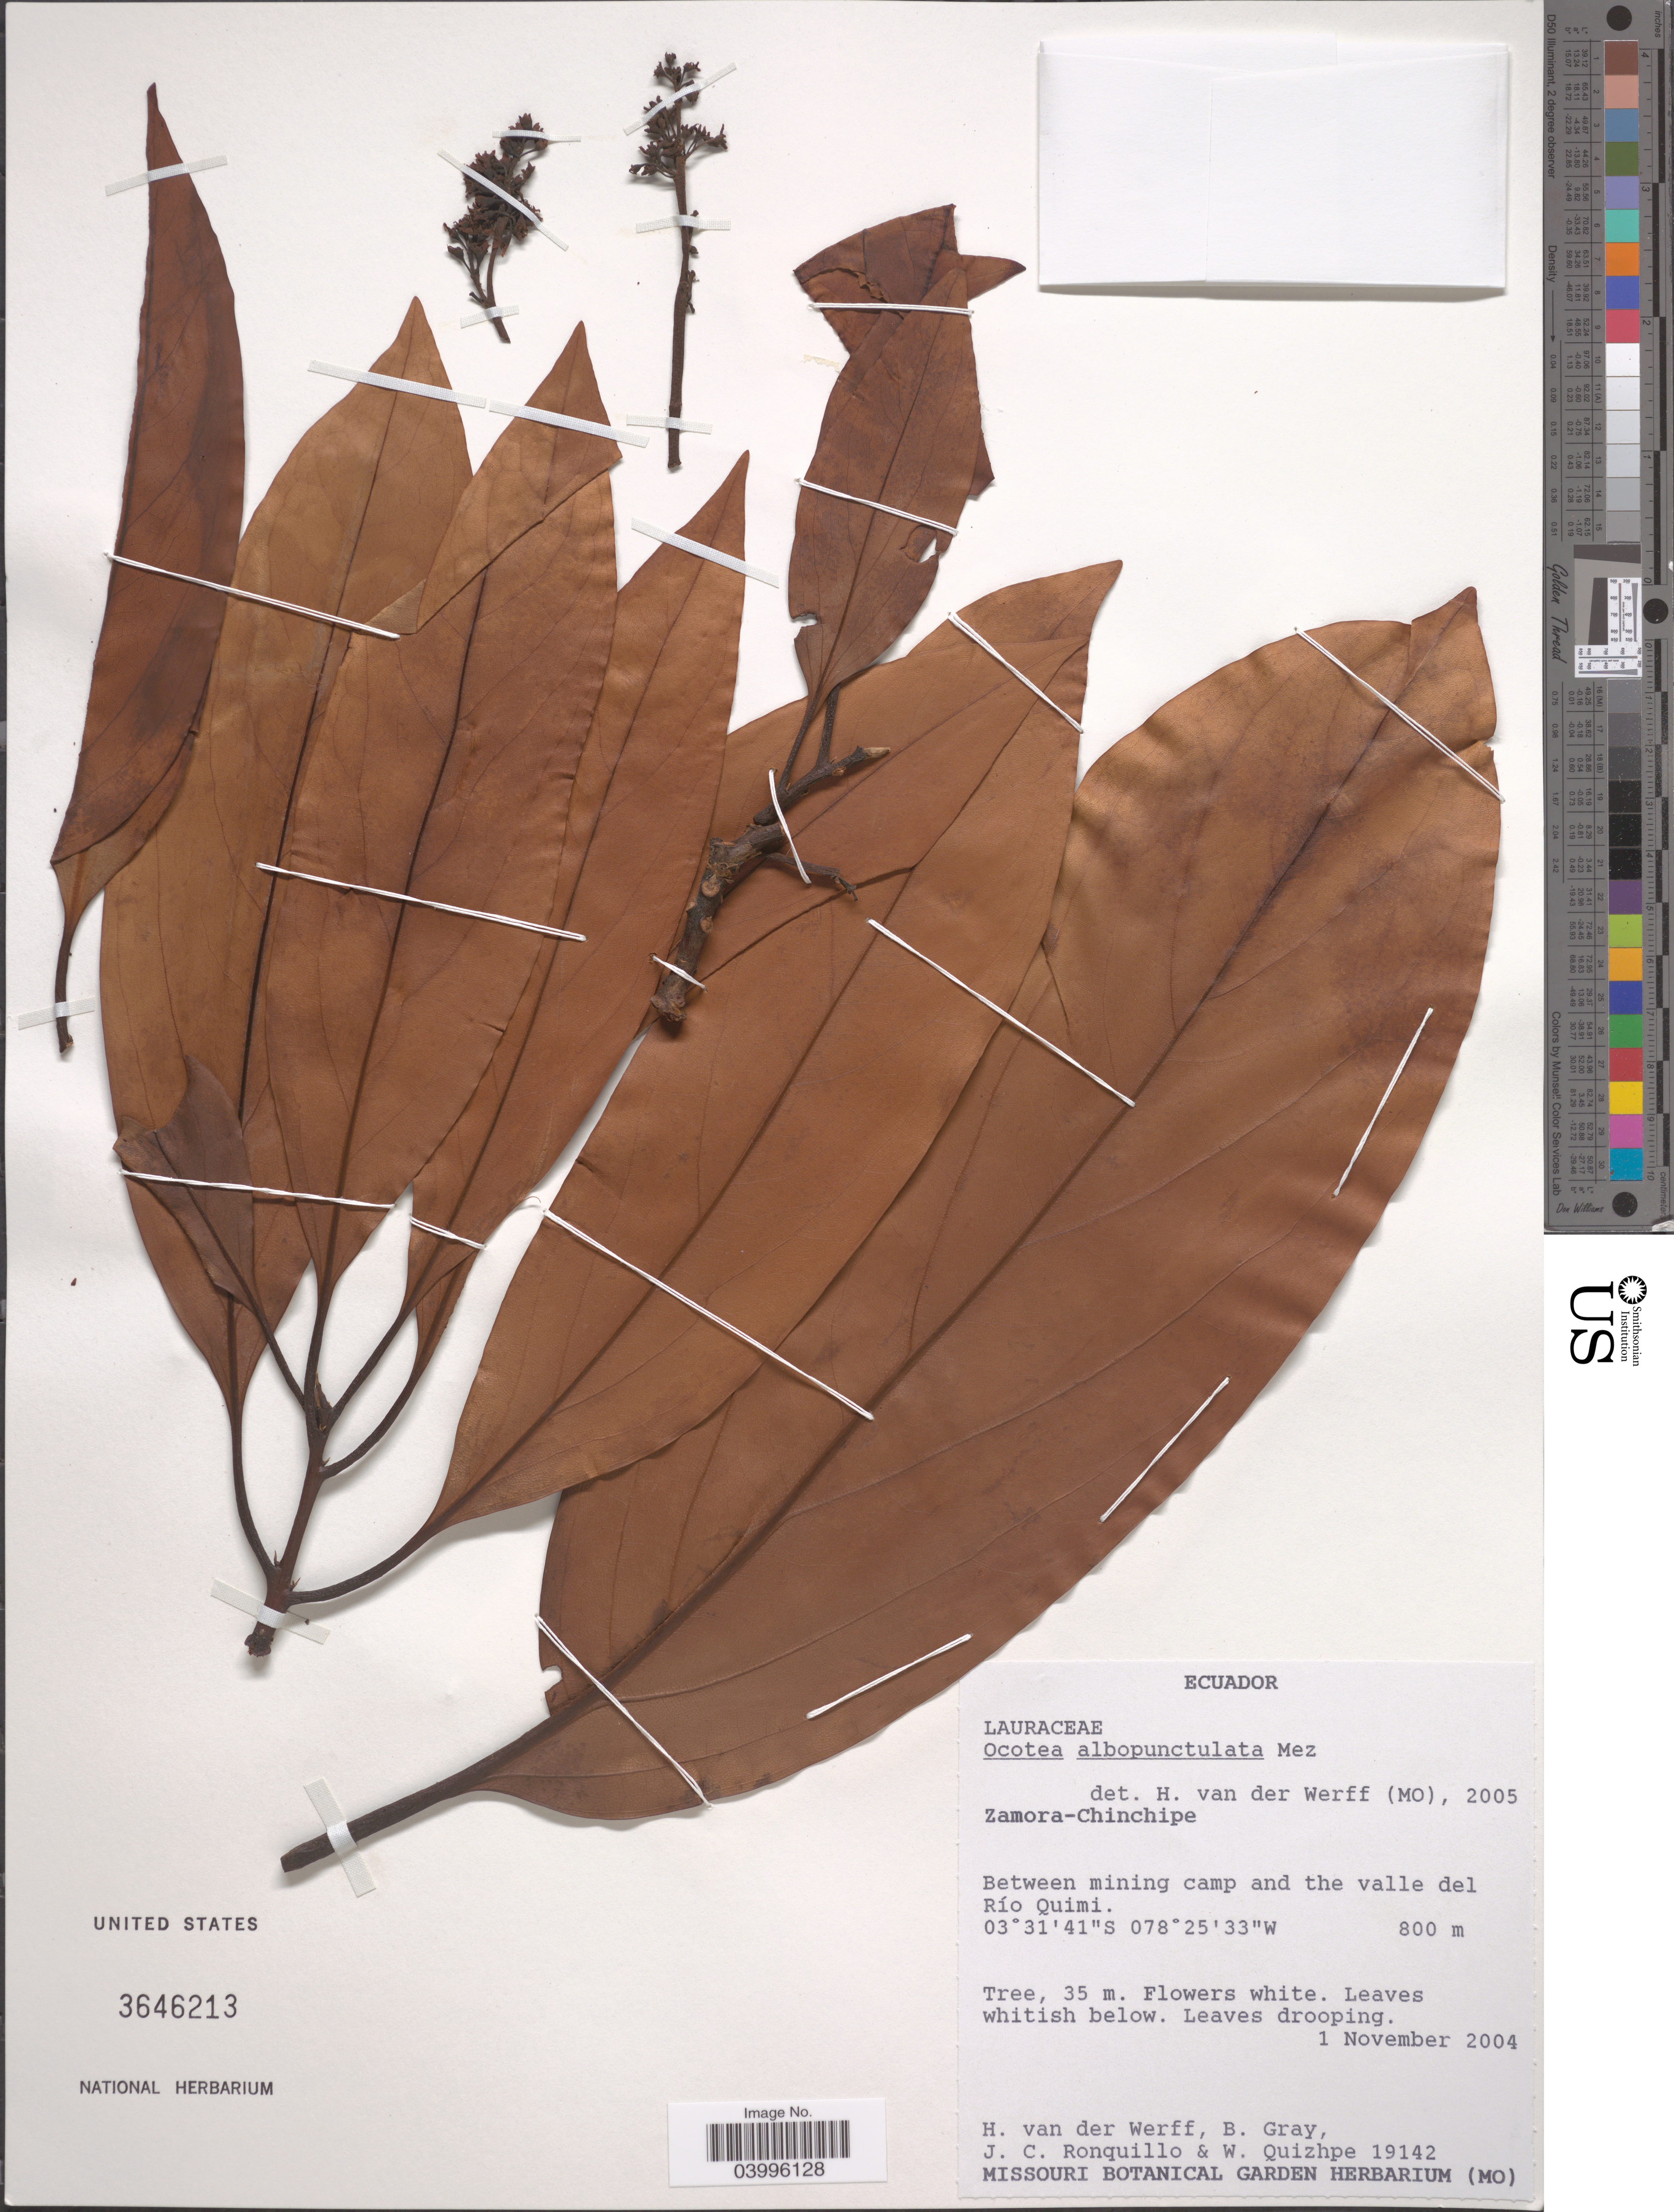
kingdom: Plantae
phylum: Tracheophyta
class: Magnoliopsida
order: Laurales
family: Lauraceae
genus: Ocotea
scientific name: Ocotea albopunctulata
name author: Mez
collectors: H. van der Werff, B. Gray, J. Ronquillo & W. Quizhpe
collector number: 19142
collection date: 2004-11-01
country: Ecuador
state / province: Zamora-Chinchipe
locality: Between mining camp and the valle del Río Quimi.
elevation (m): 800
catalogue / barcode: US 3646213